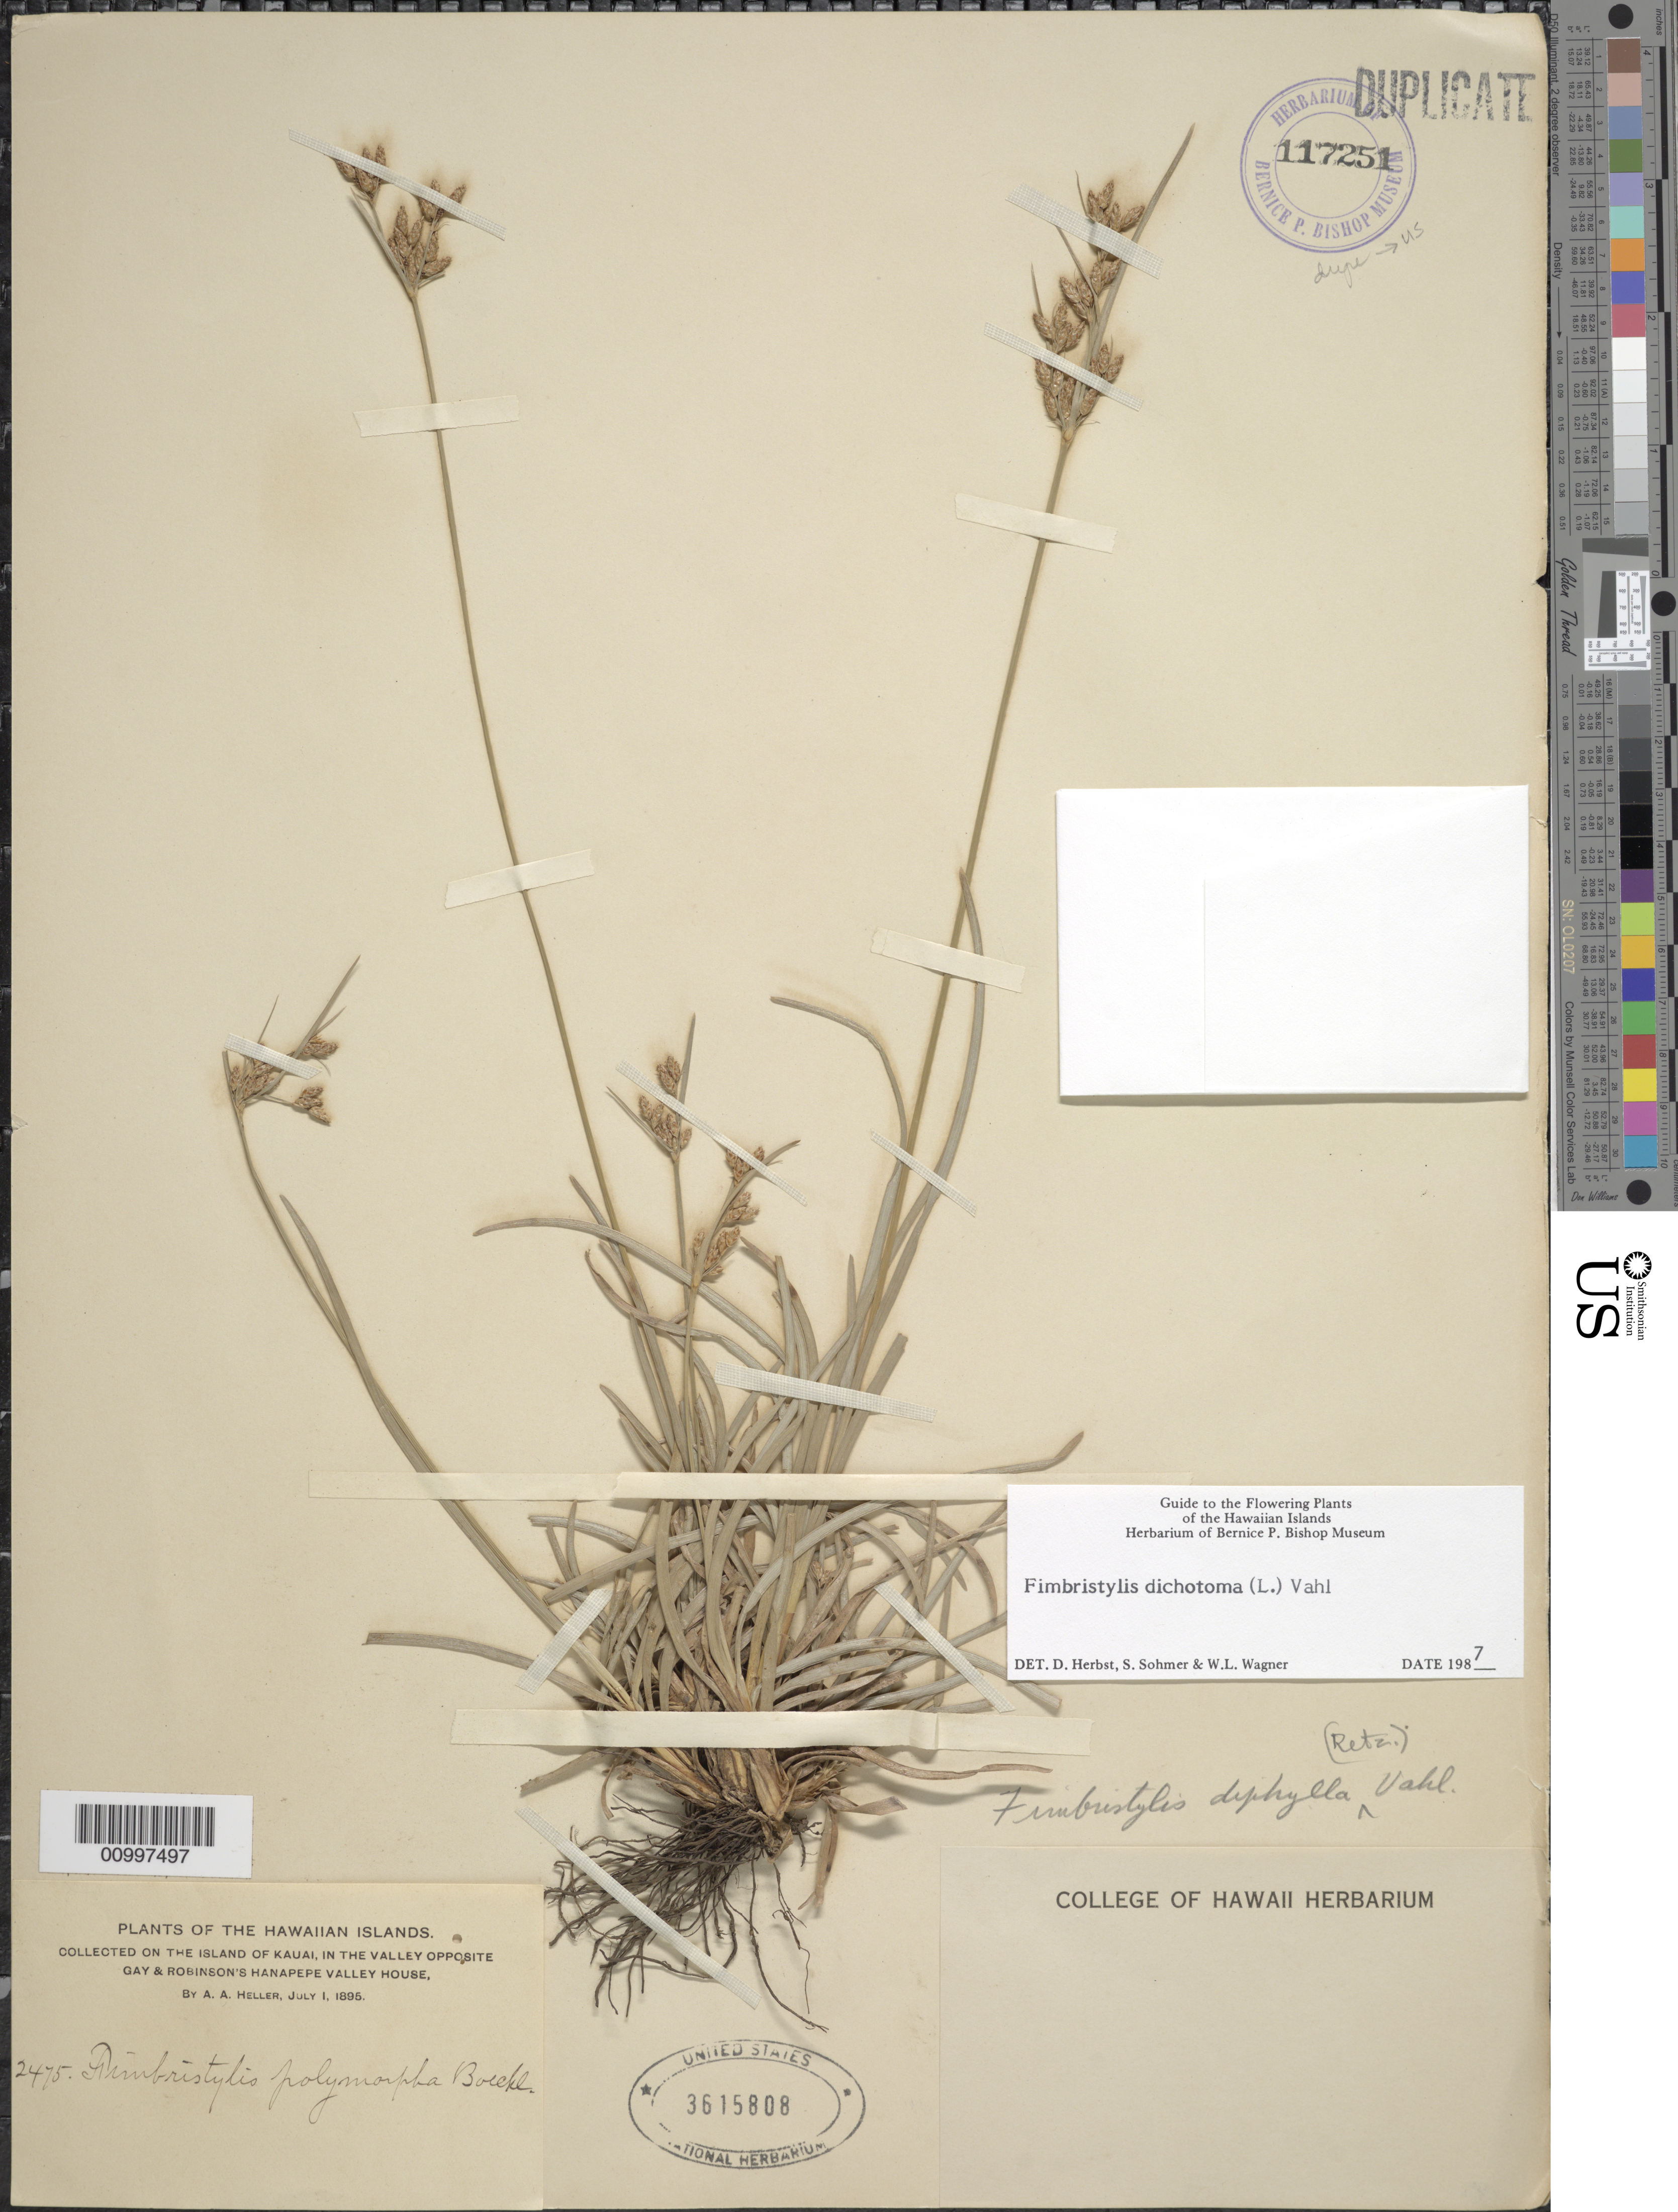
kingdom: Plantae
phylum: Tracheophyta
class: Liliopsida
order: Poales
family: Cyperaceae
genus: Fimbristylis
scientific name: Fimbristylis dichotoma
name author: (L.) Vahl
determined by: Herbst, D. R.; Sohmer, S. H.; Wagner, W. L.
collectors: A. A. Heller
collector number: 2475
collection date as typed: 1 Jul 1895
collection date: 1895-07-01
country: United States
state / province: Hawaii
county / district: Kauai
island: Kaua'i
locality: In the valley opposite Gay & Robinson's Hannapepe Valley House.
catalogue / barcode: US 3615808